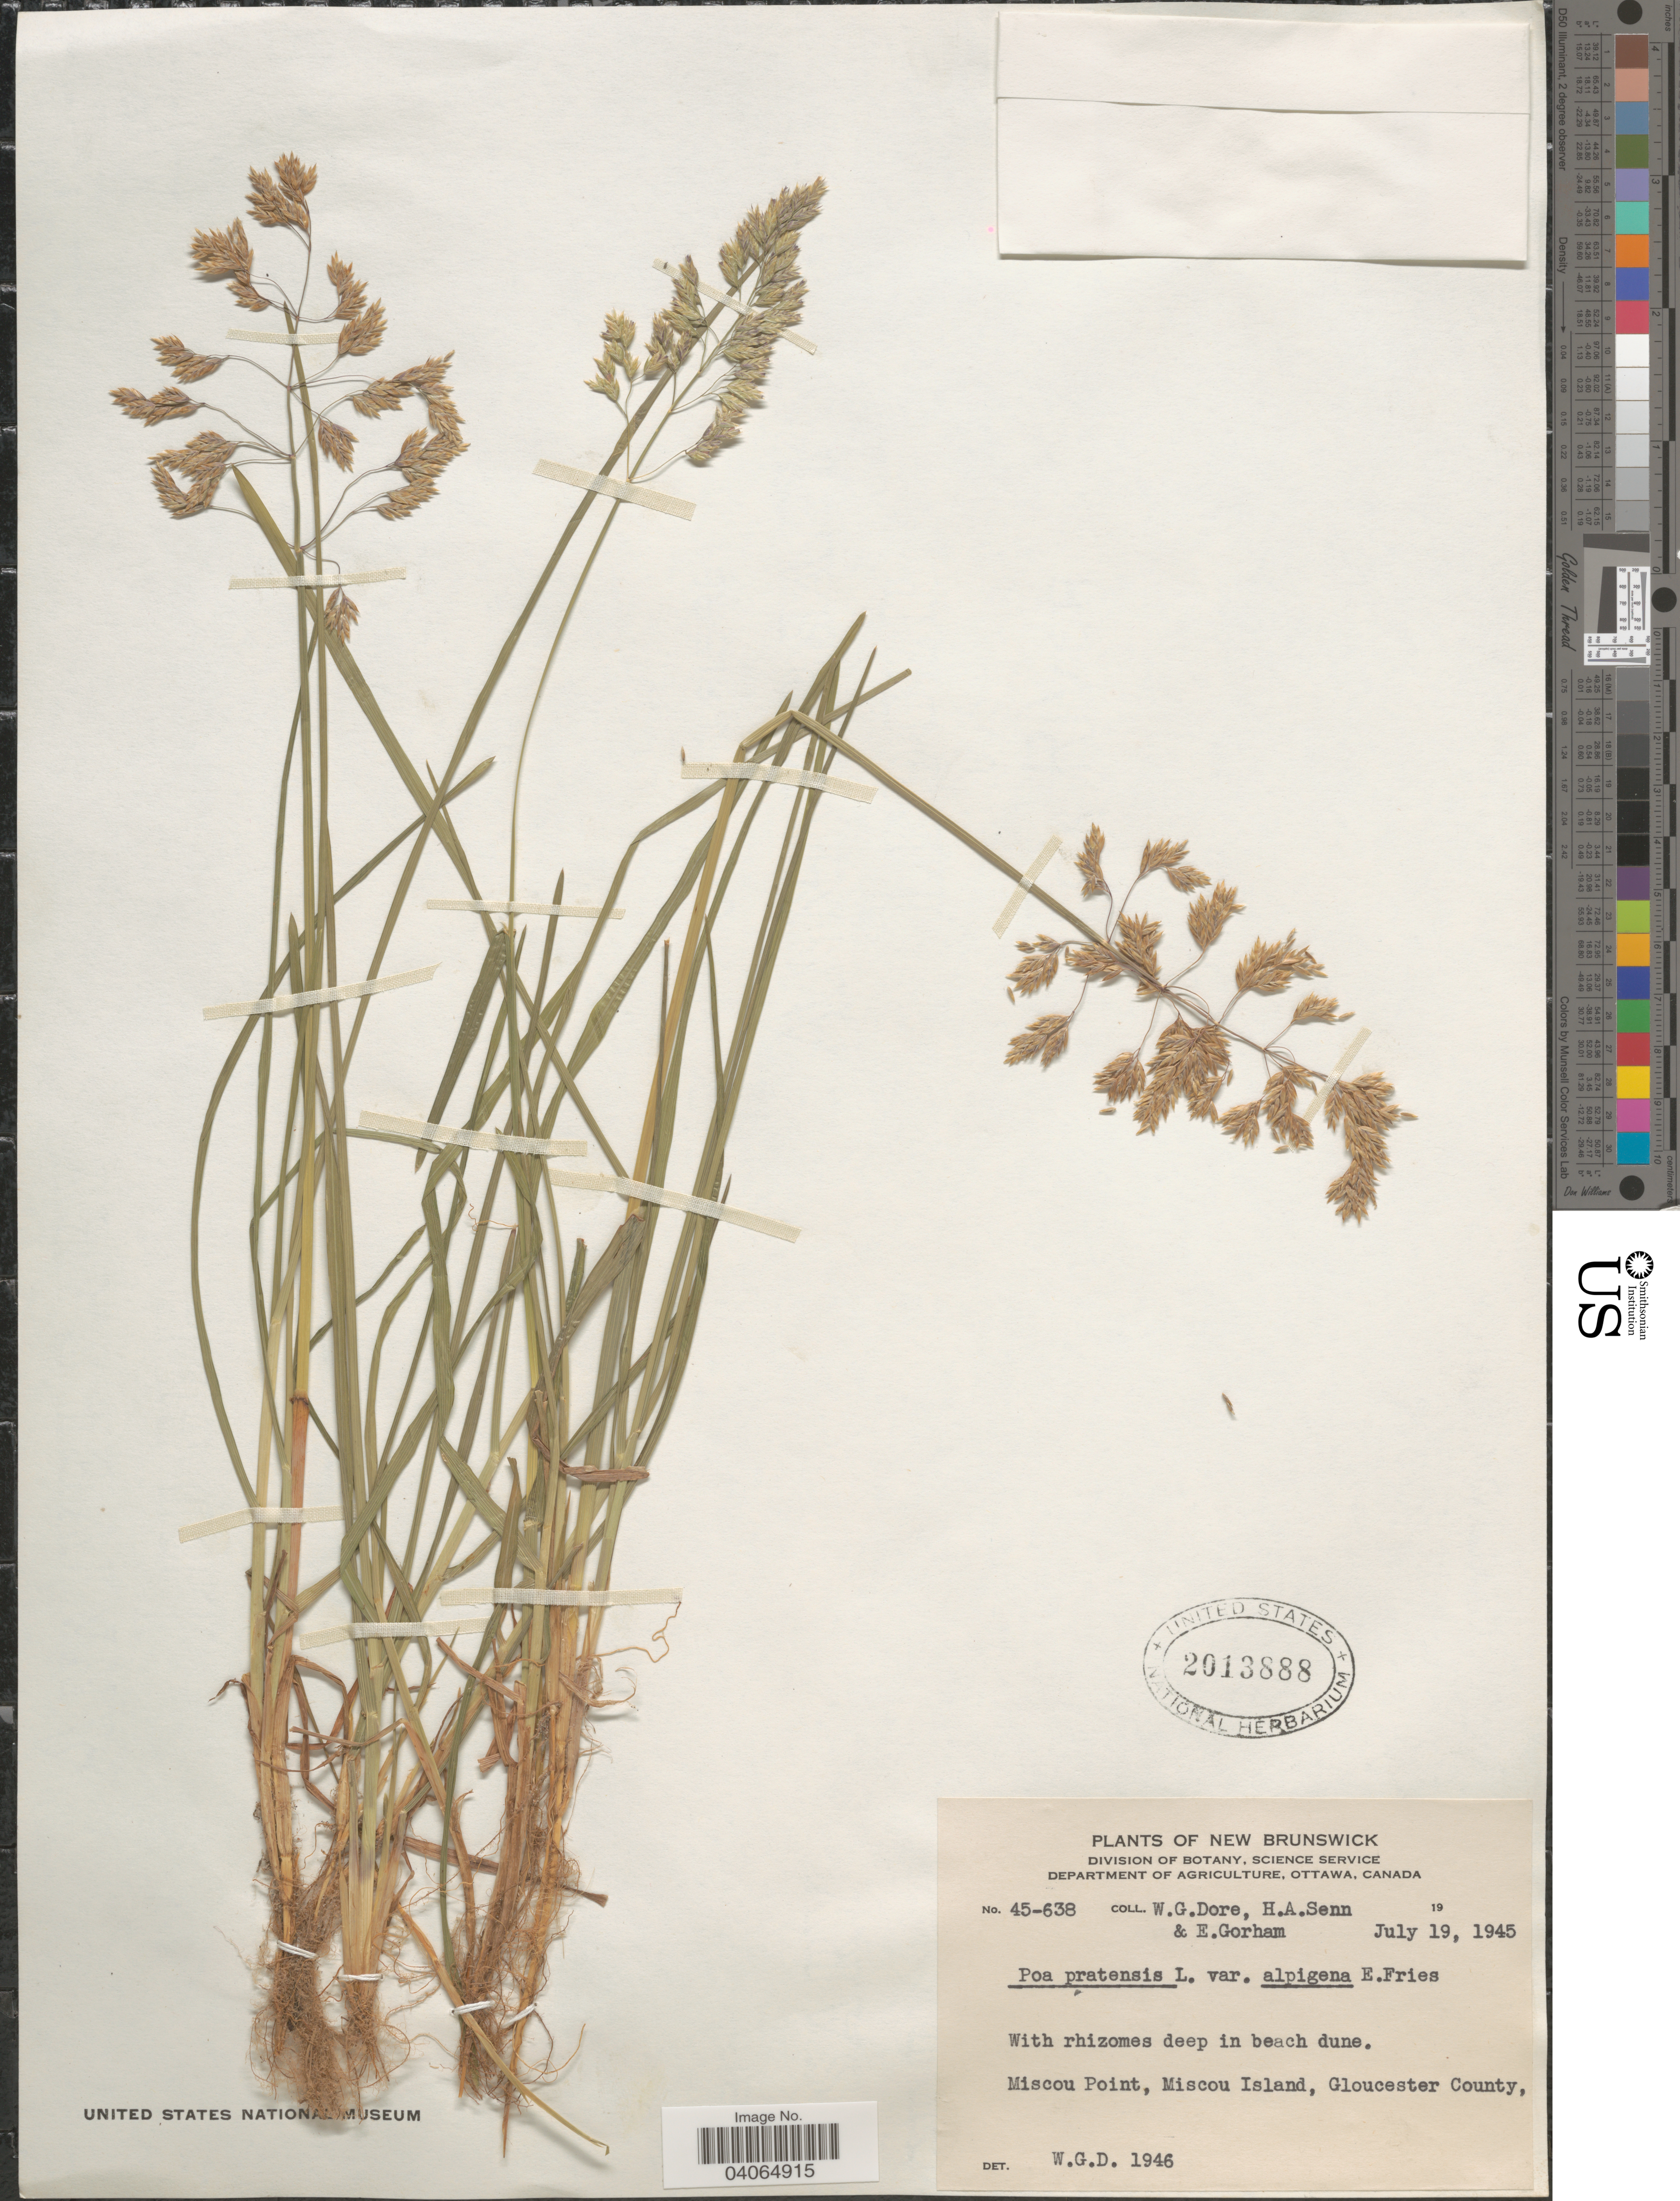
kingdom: Plantae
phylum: Tracheophyta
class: Liliopsida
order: Poales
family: Poaceae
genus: Poa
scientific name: Poa pratensis subsp. alpigena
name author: (Lindm.) Hiitonen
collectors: W. Dore, H. Senn & E. Gorham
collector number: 45-638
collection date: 1945-07-19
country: Canada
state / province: New Brunswick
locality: Miscou Point, Miscou Island, Gloucester County.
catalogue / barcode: US 2013888